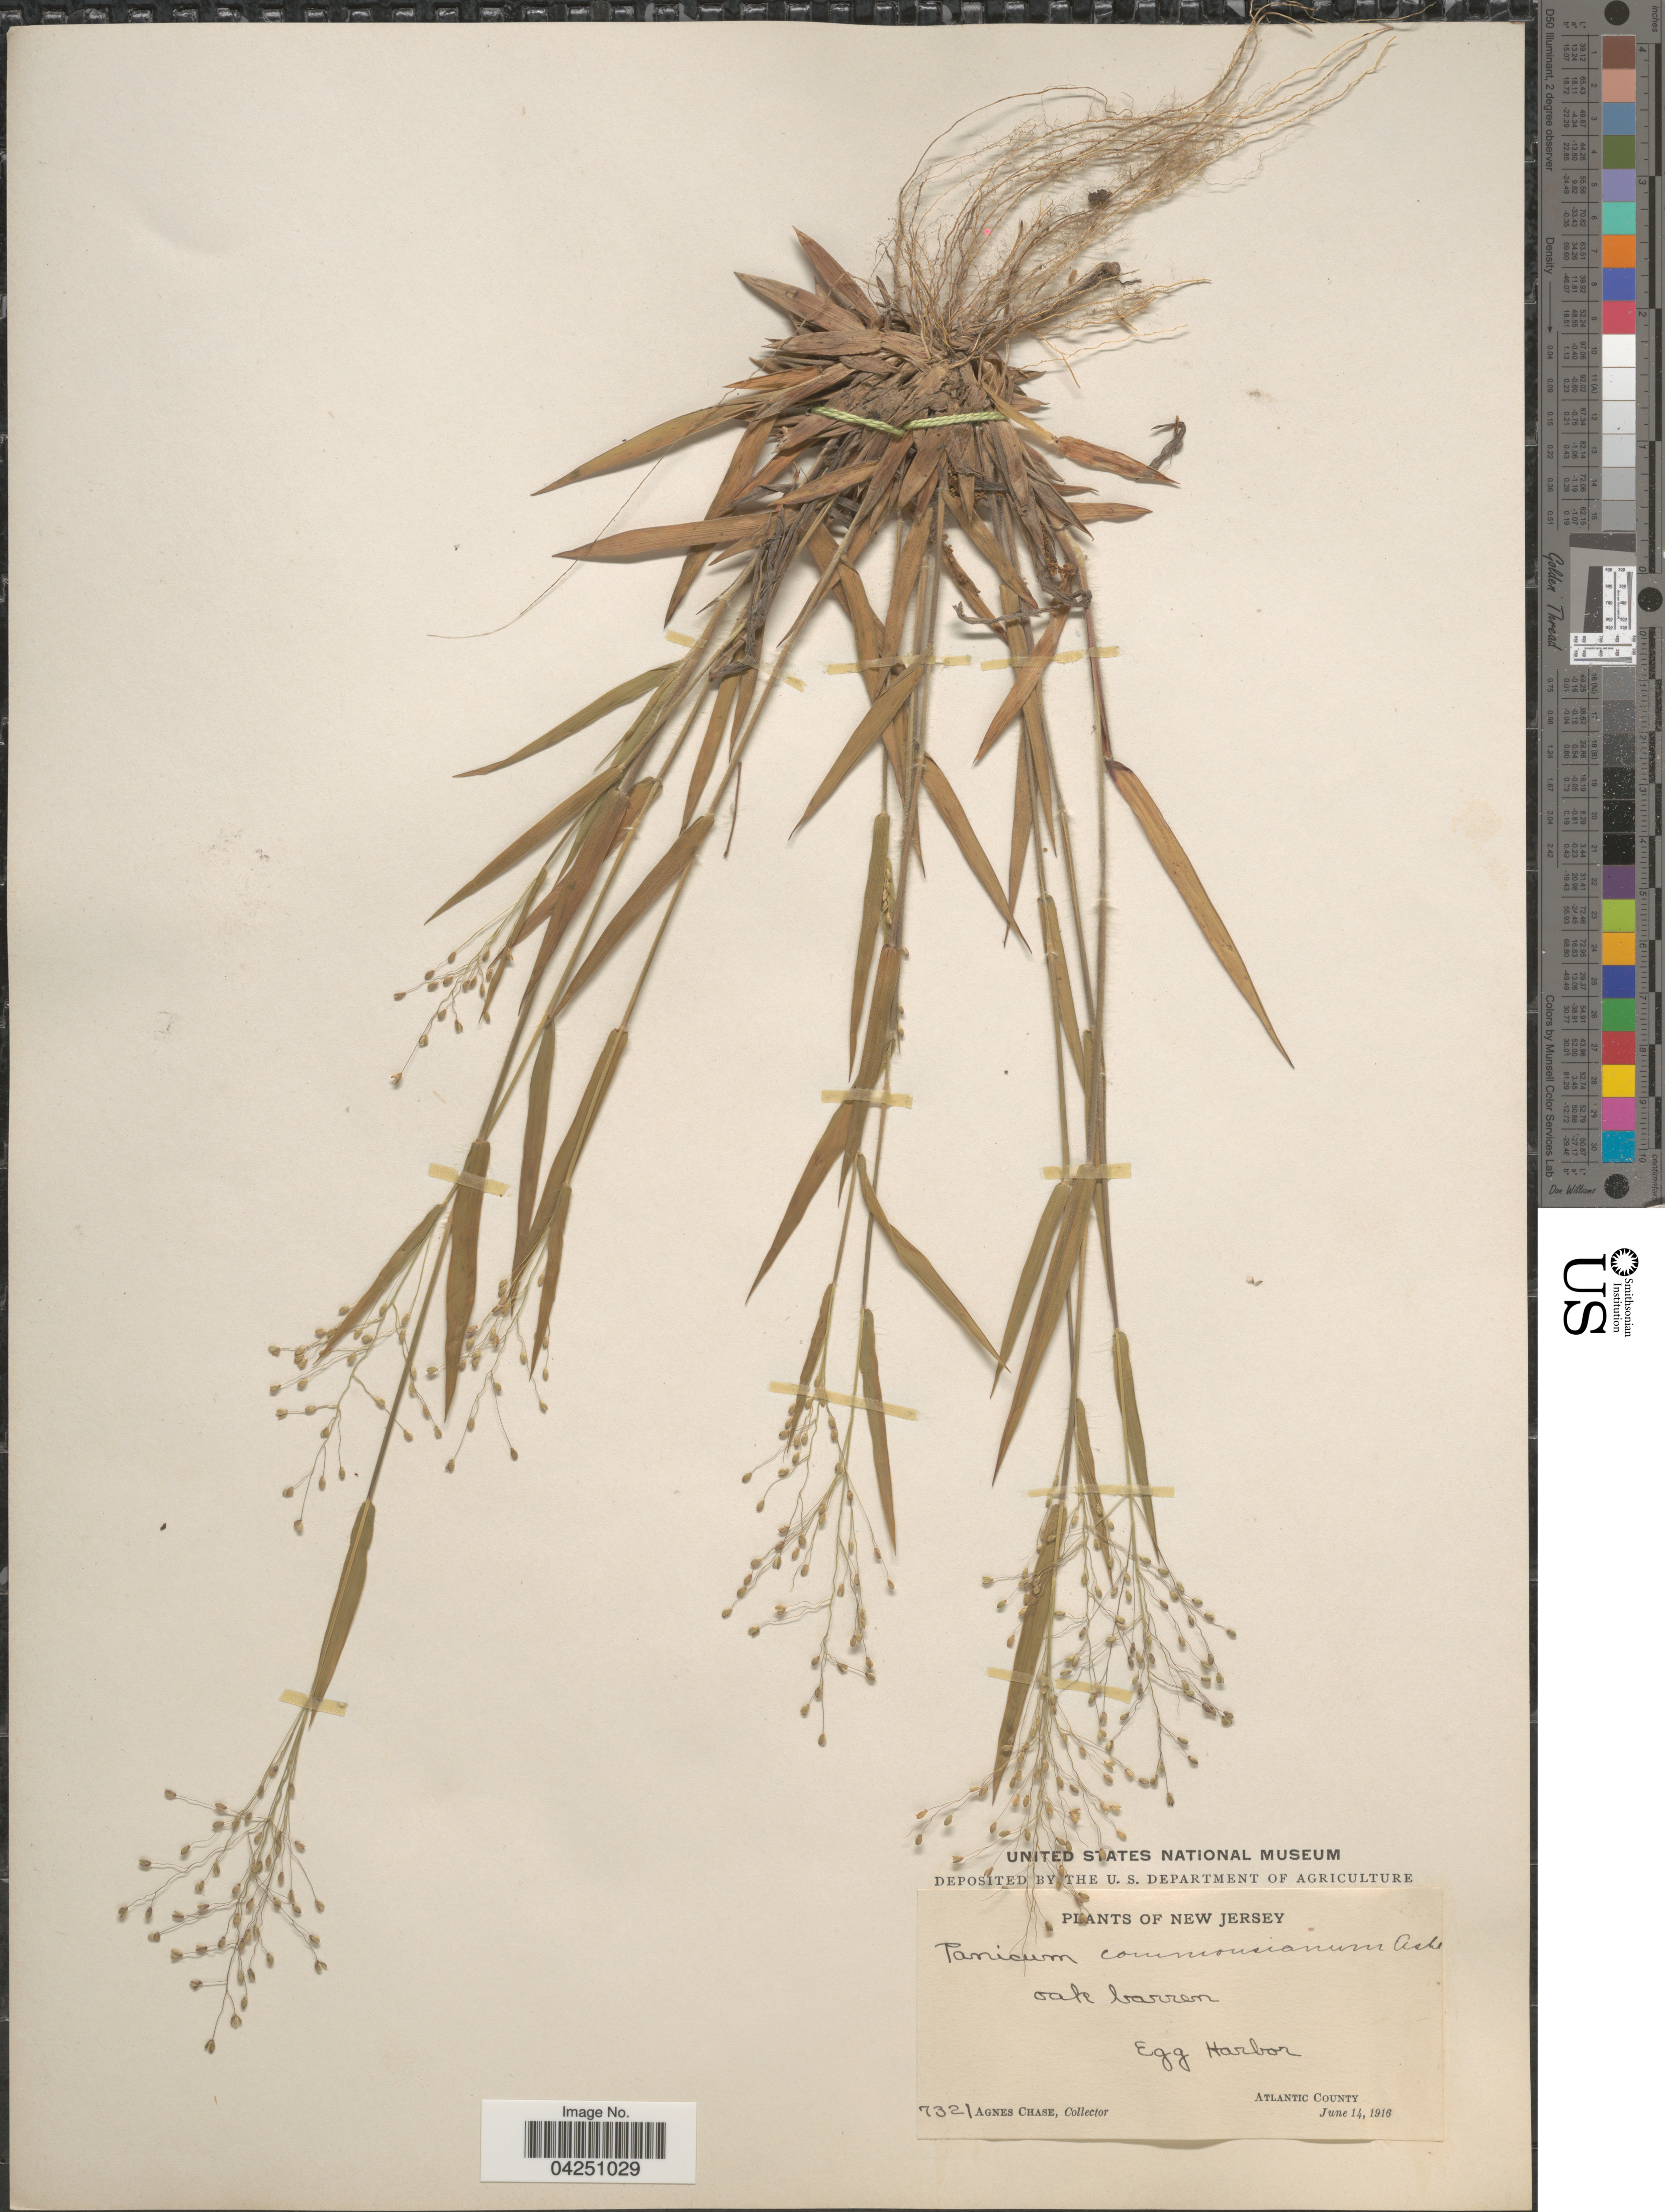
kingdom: Plantae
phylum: Tracheophyta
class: Liliopsida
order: Poales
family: Poaceae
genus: Dichanthelium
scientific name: Dichanthelium acuminatum var. acuminatum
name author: (Sw.) Gould & C.A. Clark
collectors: A. Chase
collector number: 7321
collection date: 1916-06-14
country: United States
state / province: New Jersey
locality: Egg Harbor. Atlantic County.